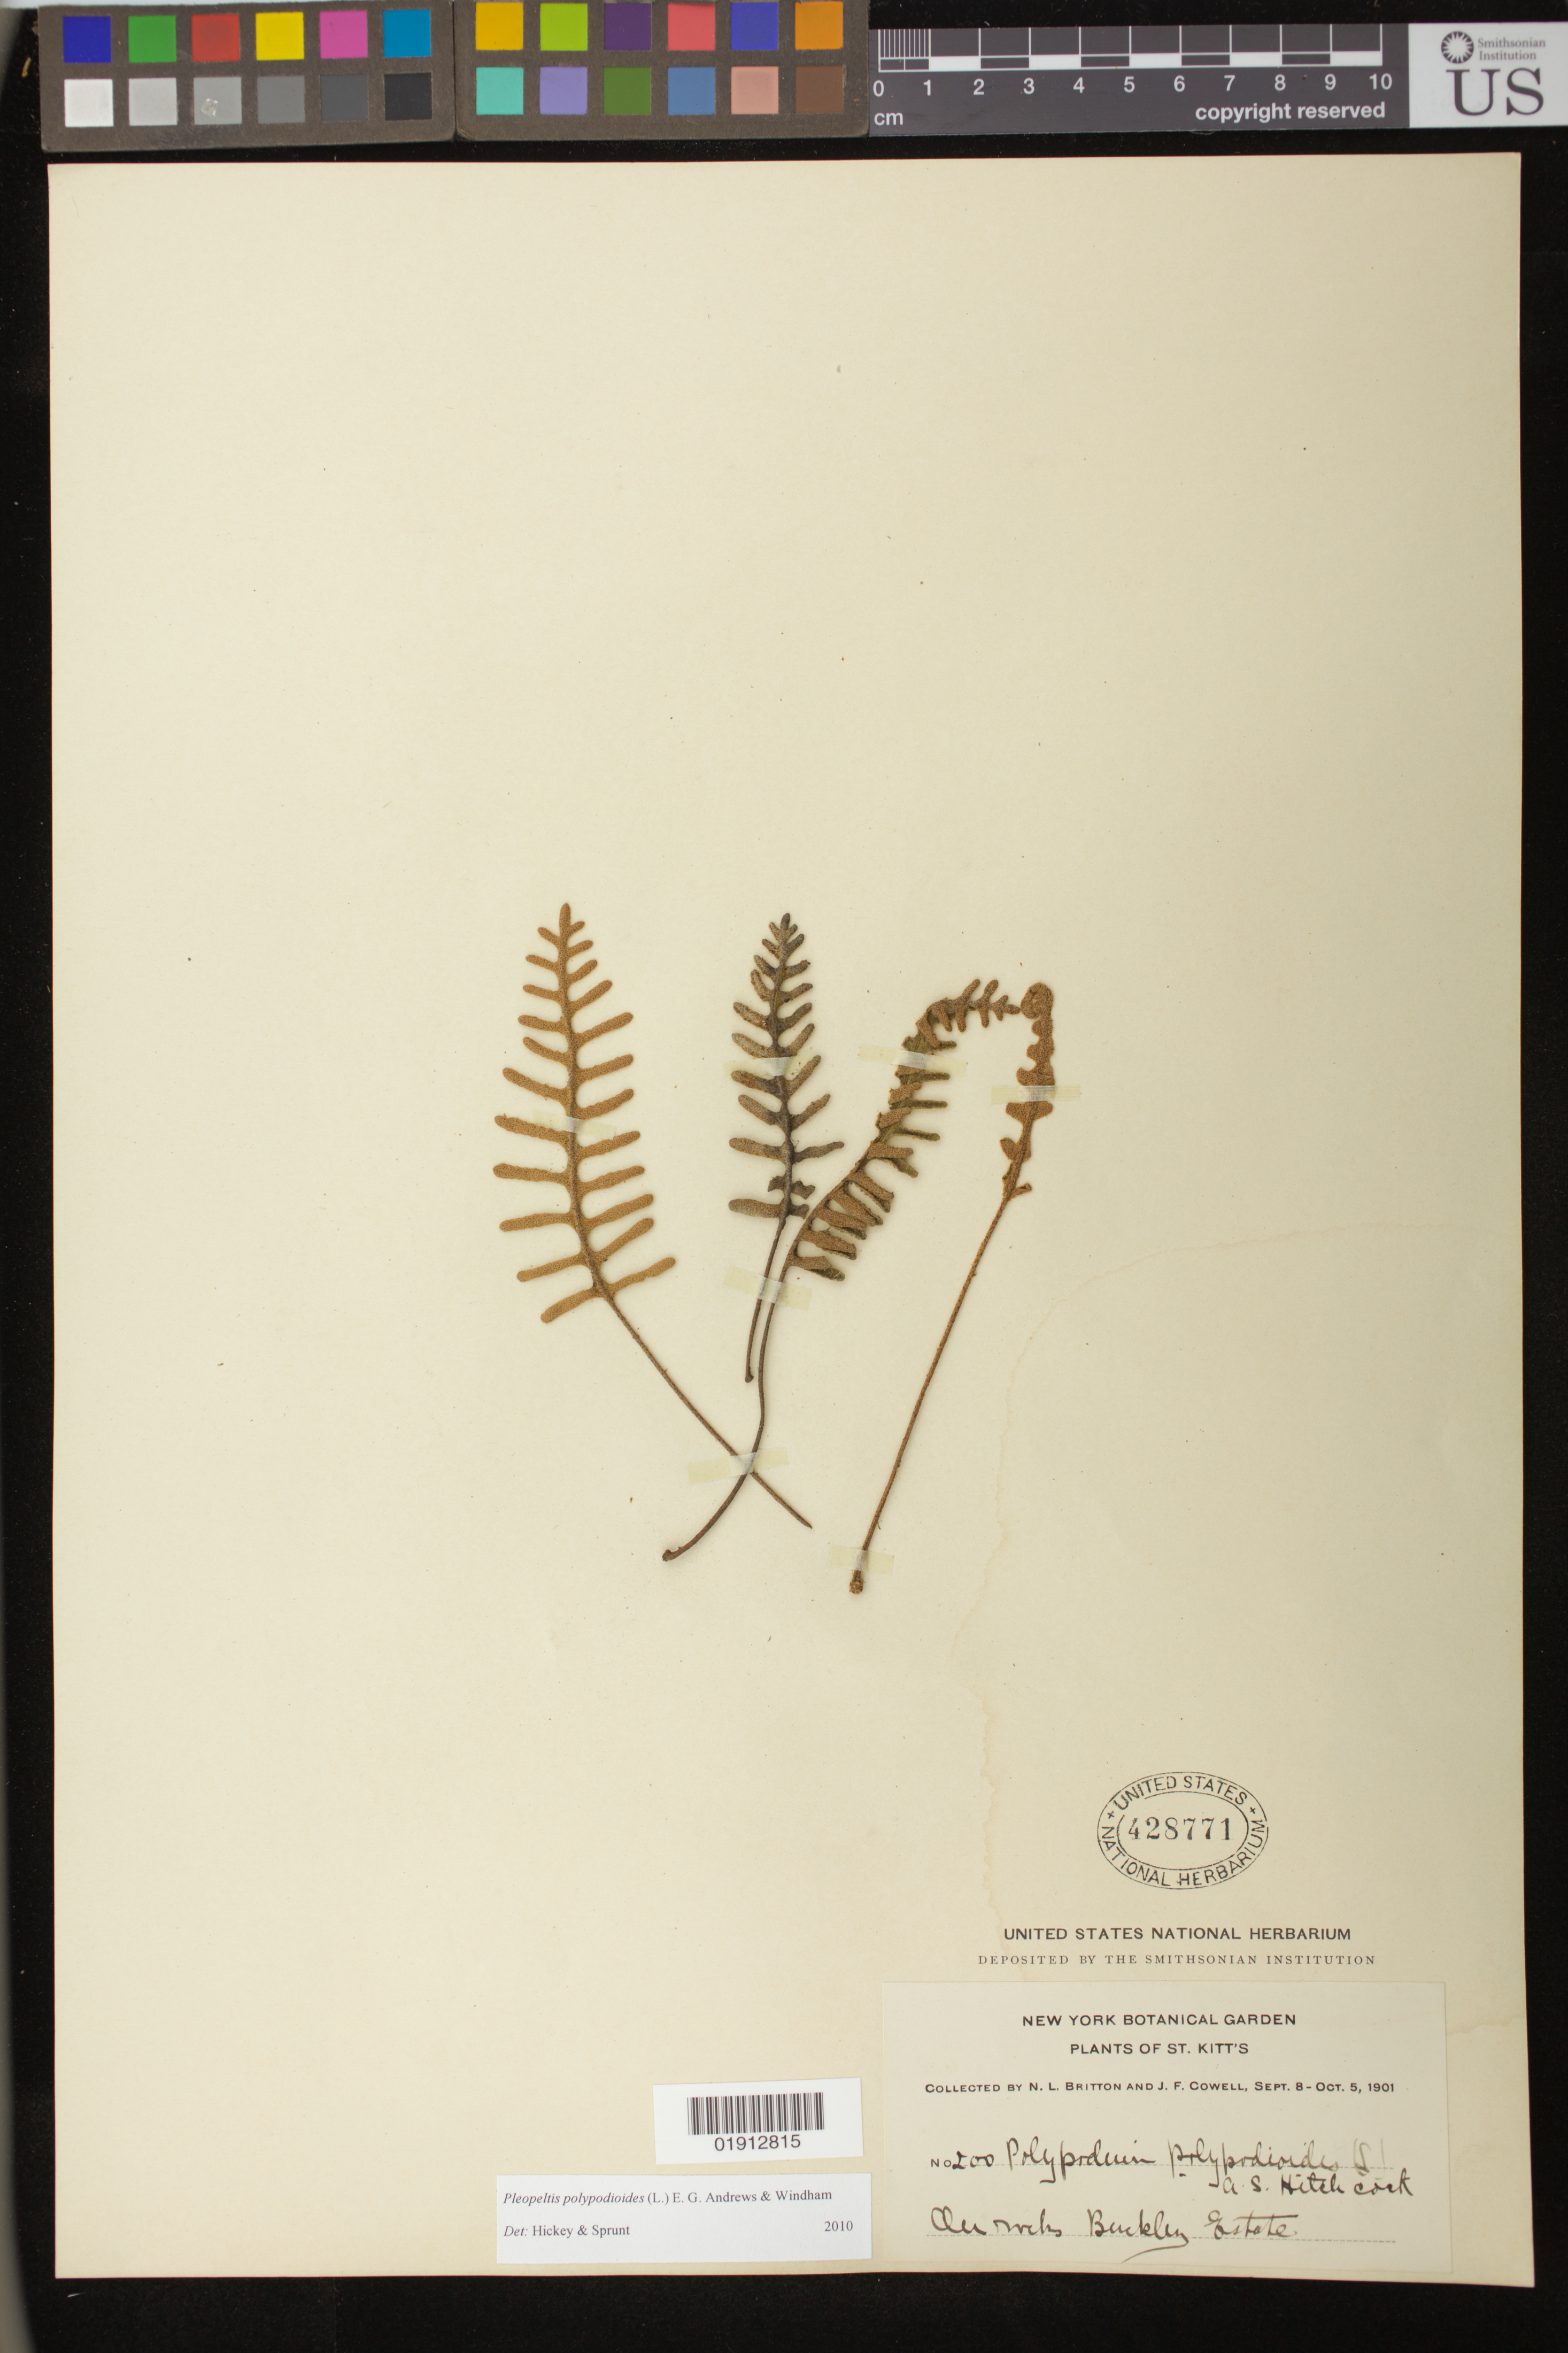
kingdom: Plantae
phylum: Tracheophyta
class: Polypodiopsida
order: Polypodiales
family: Polypodiaceae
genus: Pleopeltis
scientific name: Pleopeltis polypodioides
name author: (L.) E.G. Andrews & Windham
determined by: Hickey, R. J.; Sprunt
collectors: N. Britton & J. F. Cowell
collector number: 200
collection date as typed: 08 Sep 1901 to 05 Oct 1901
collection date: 1901-09-08/1901-10-05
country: St. Christopher-Nevis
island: St. Christopher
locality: Buckley Estate.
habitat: On rocks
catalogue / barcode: US 428771